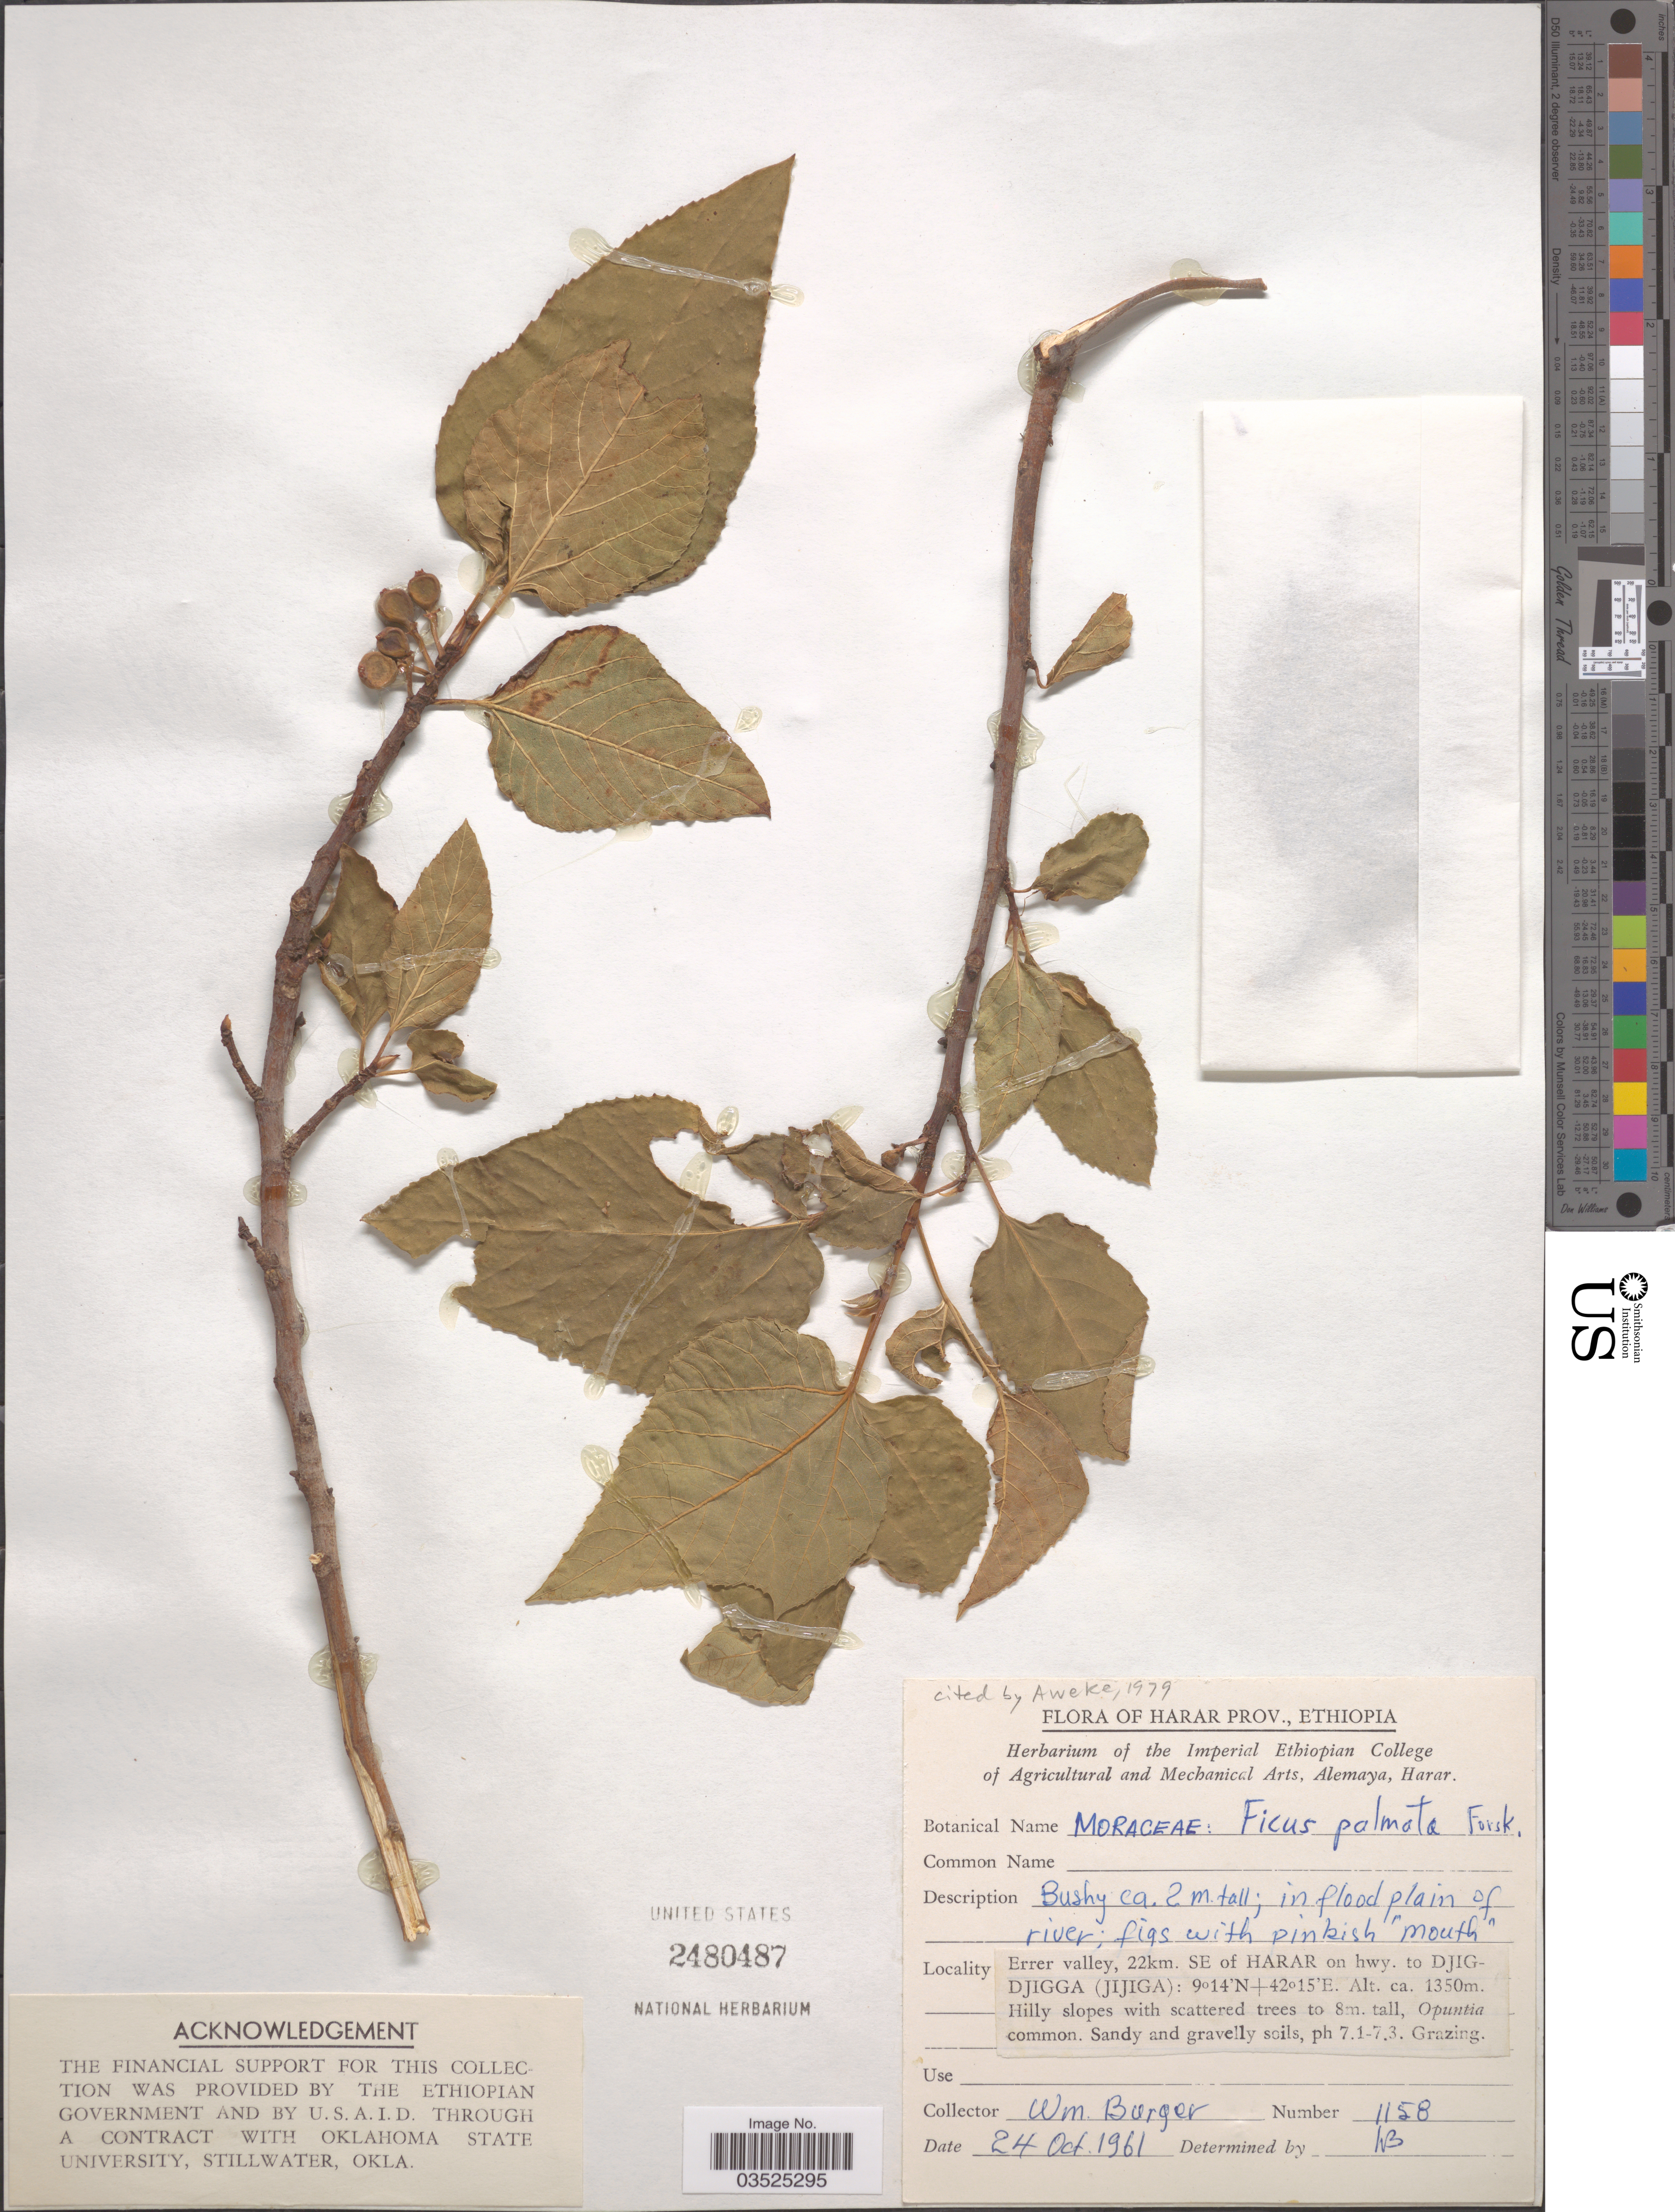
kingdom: Plantae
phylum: Tracheophyta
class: Magnoliopsida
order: Rosales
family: Moraceae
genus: Ficus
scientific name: Ficus palmata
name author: Forssk.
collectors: W. Burger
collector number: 1158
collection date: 1961-10-24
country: Ethiopia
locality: Harar Prov. Errer valley, 22km. SE of Harar on hwy. to Djigdjigga (Jijiga).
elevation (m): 1350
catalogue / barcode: US 2480487